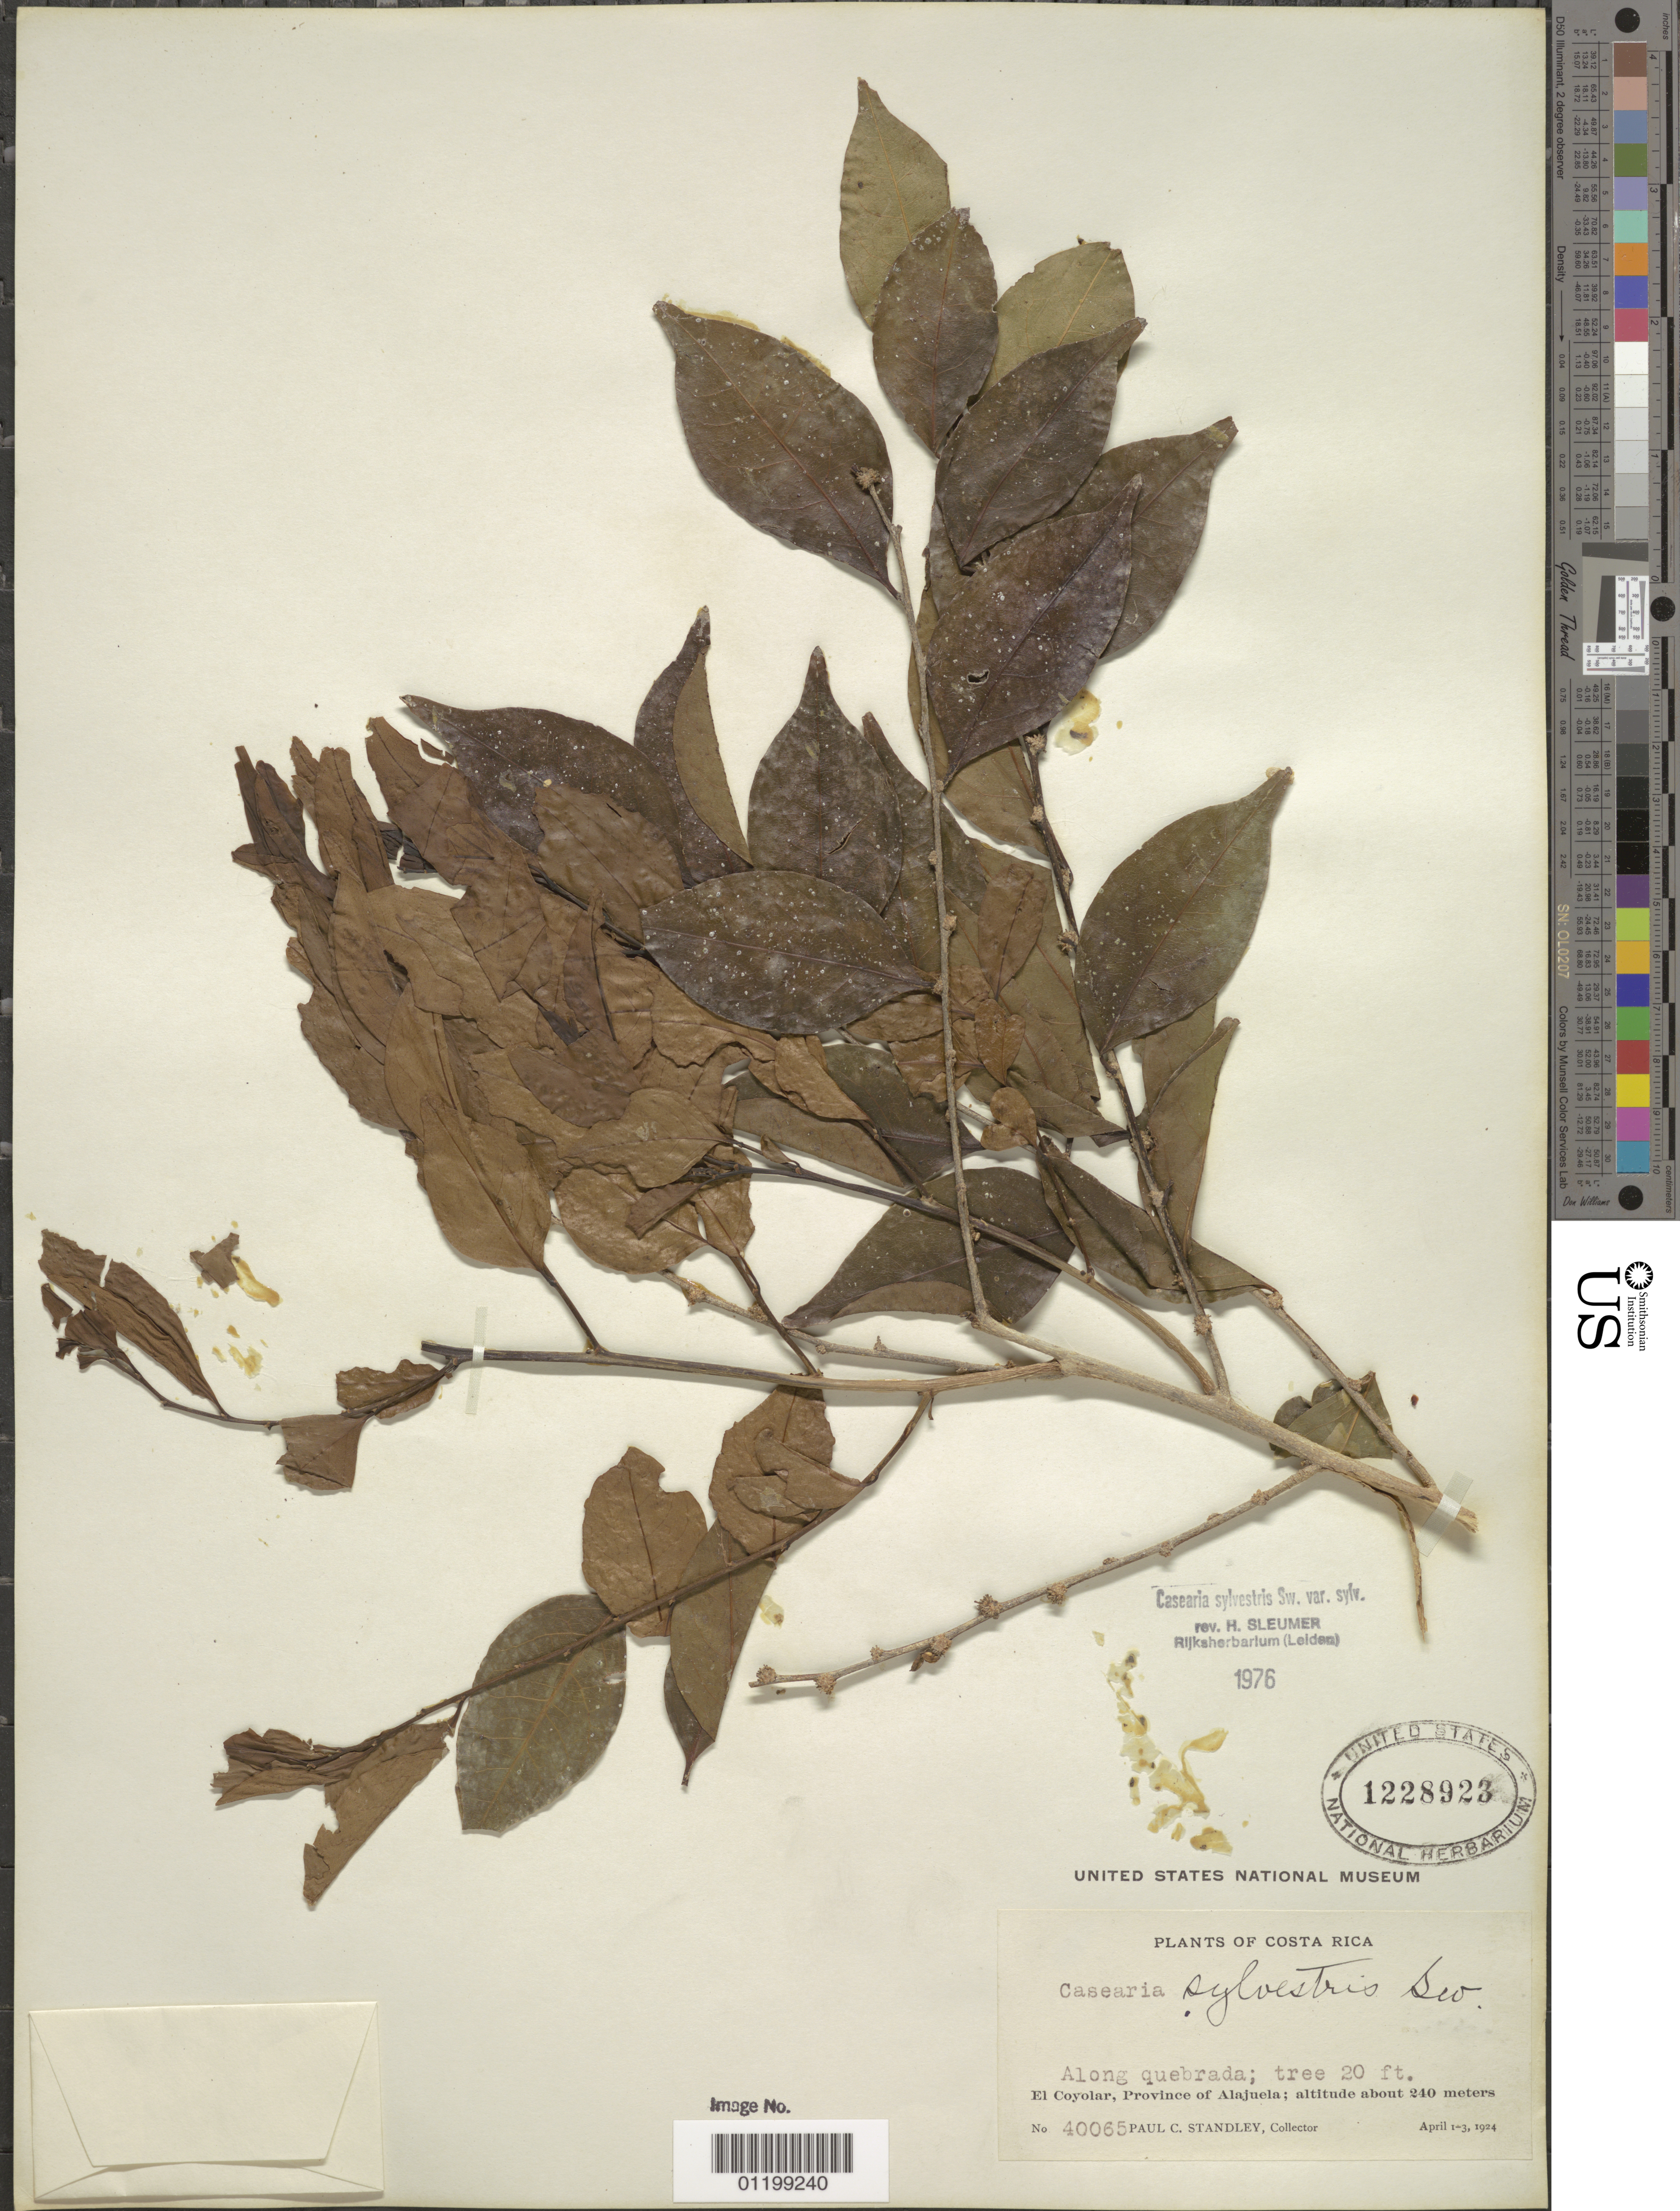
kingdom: Plantae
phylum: Tracheophyta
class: Magnoliopsida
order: Malpighiales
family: Salicaceae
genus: Casearia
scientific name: Casearia sylvestris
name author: Sw.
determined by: Sleumer, H. O.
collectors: P. C. Standley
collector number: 40065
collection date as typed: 01 Apr 1924 to 03 Apr 1924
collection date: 1924-04-01/1924-04-03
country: Costa Rica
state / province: Alajuela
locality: El Coyolar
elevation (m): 240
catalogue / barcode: US 1228923